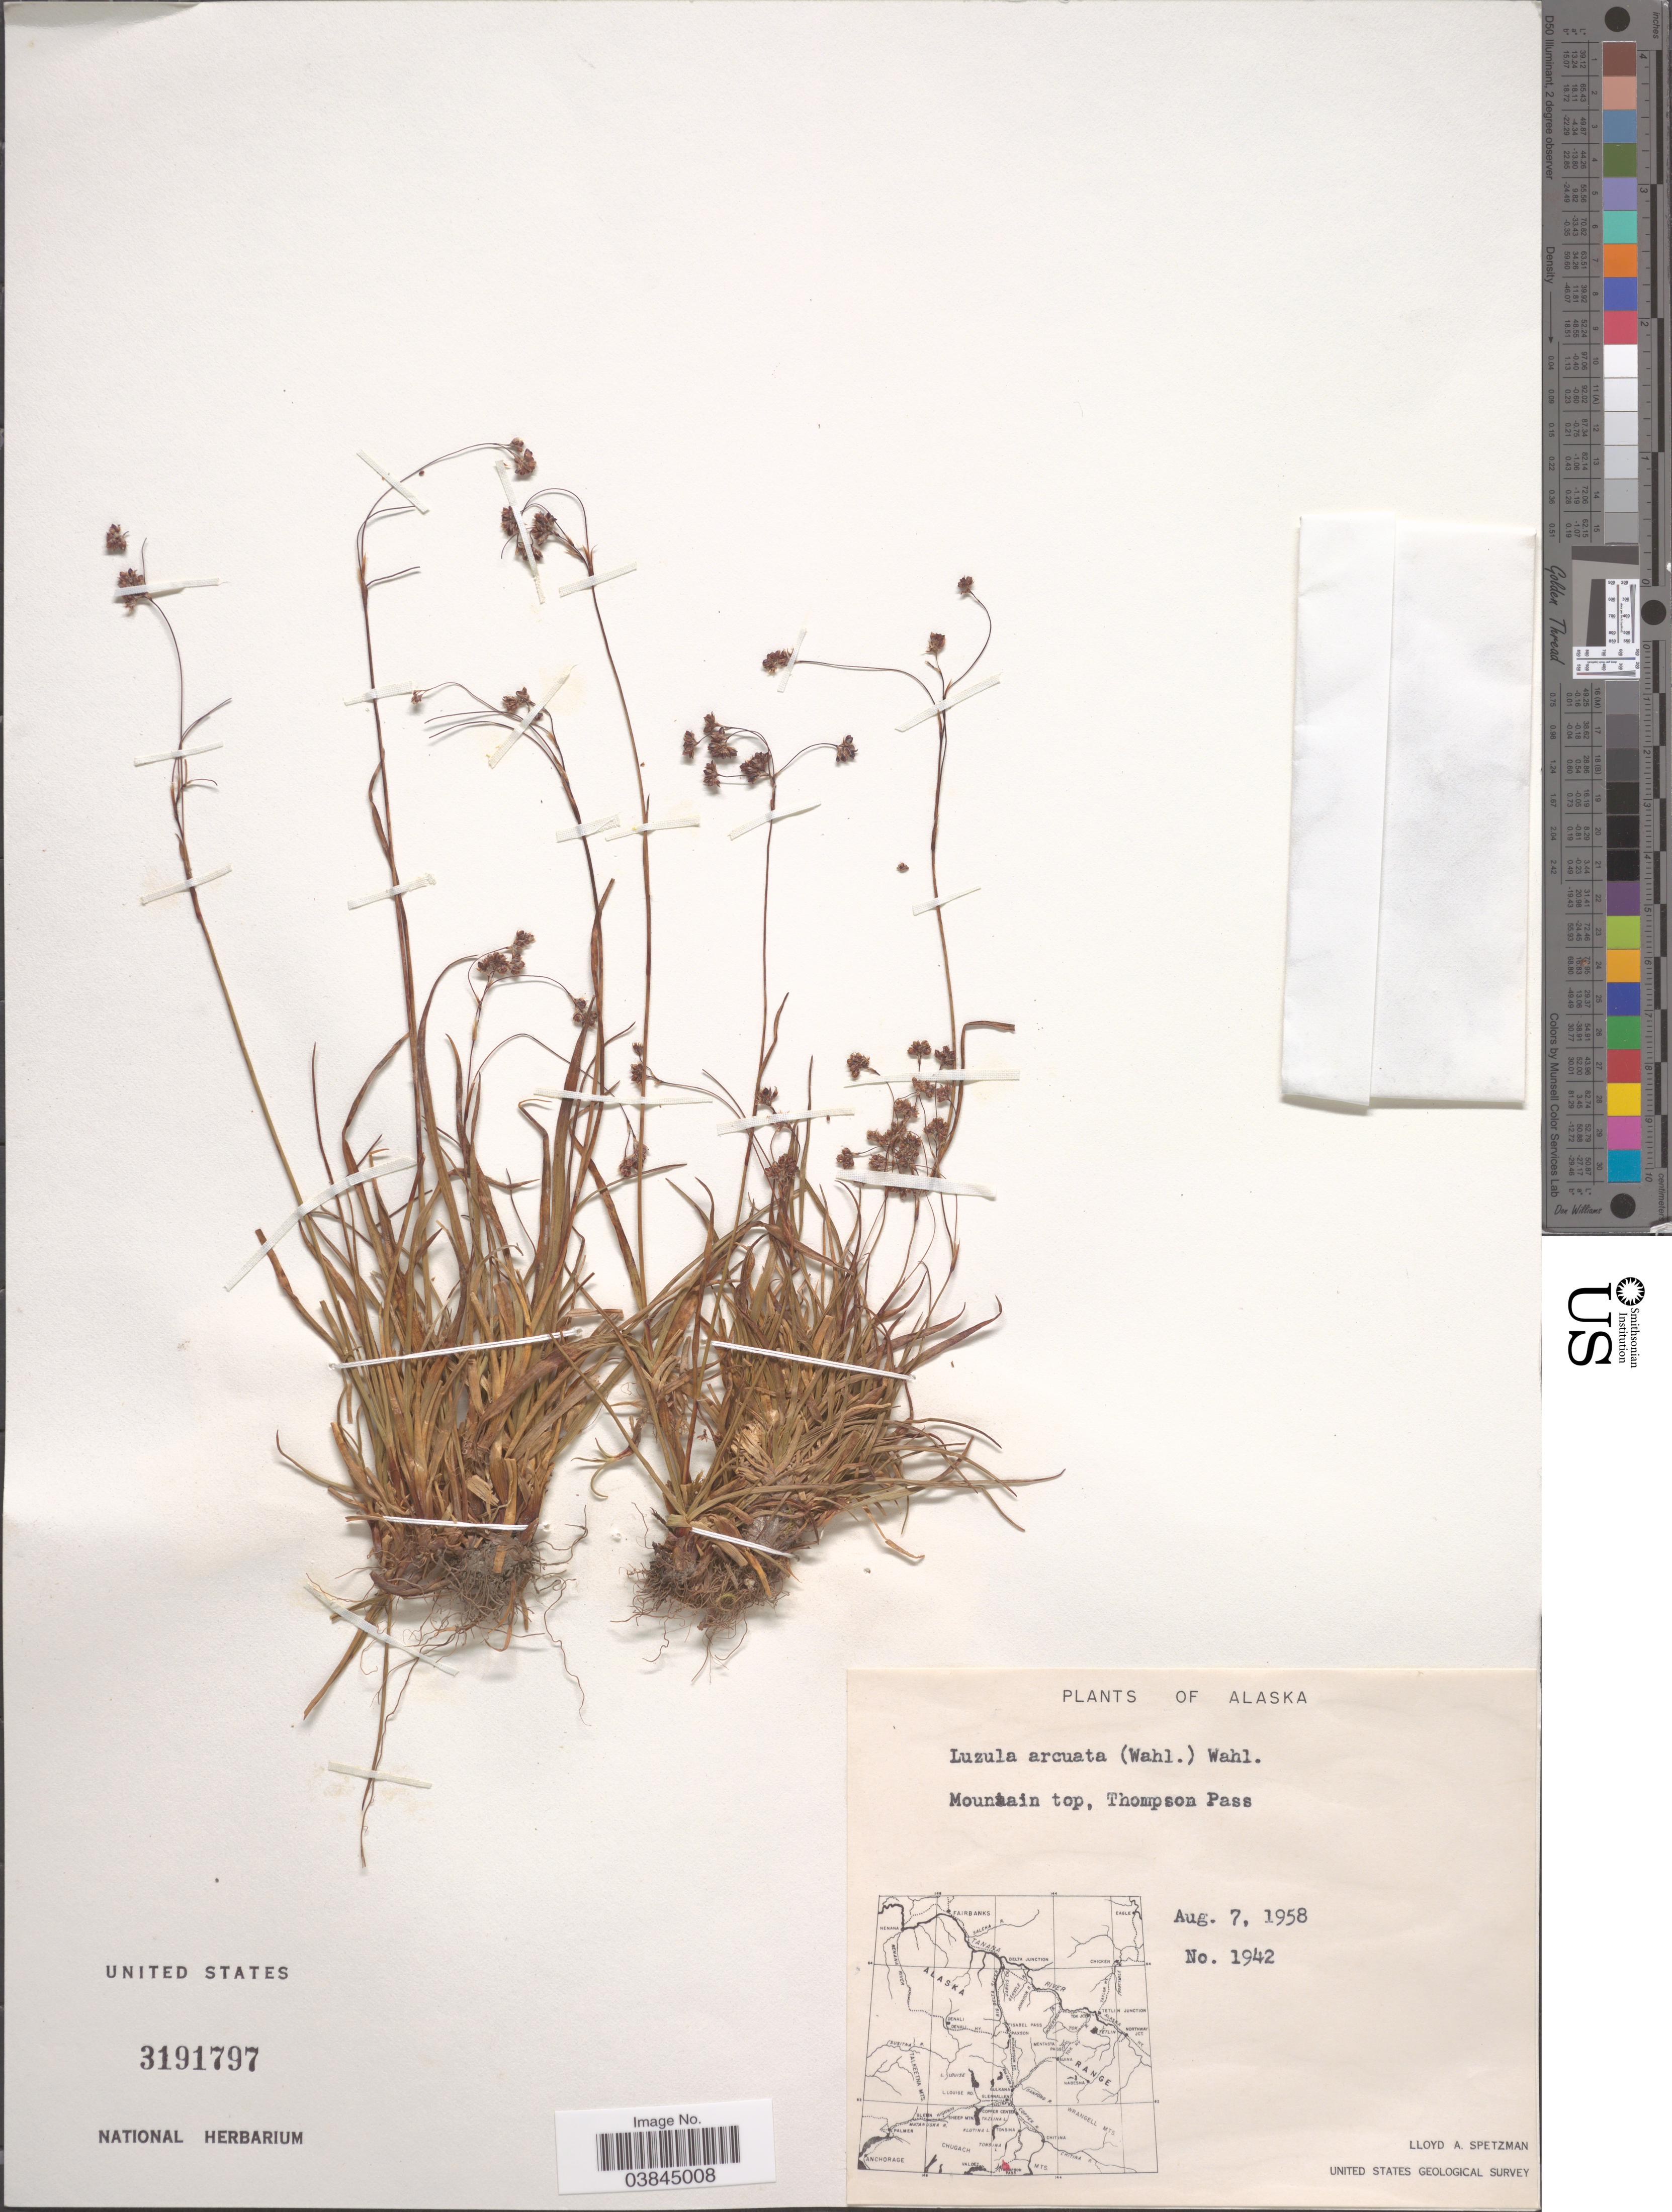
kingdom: Plantae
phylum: Tracheophyta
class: Liliopsida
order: Poales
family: Juncaceae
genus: Luzula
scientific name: Luzula arcuata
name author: (Wahlenb.) Sw.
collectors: L. Spetzman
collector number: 1942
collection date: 1958-08-07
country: United States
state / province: Alaska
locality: Mountain top, Thompson Pass.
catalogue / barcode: US 3191797